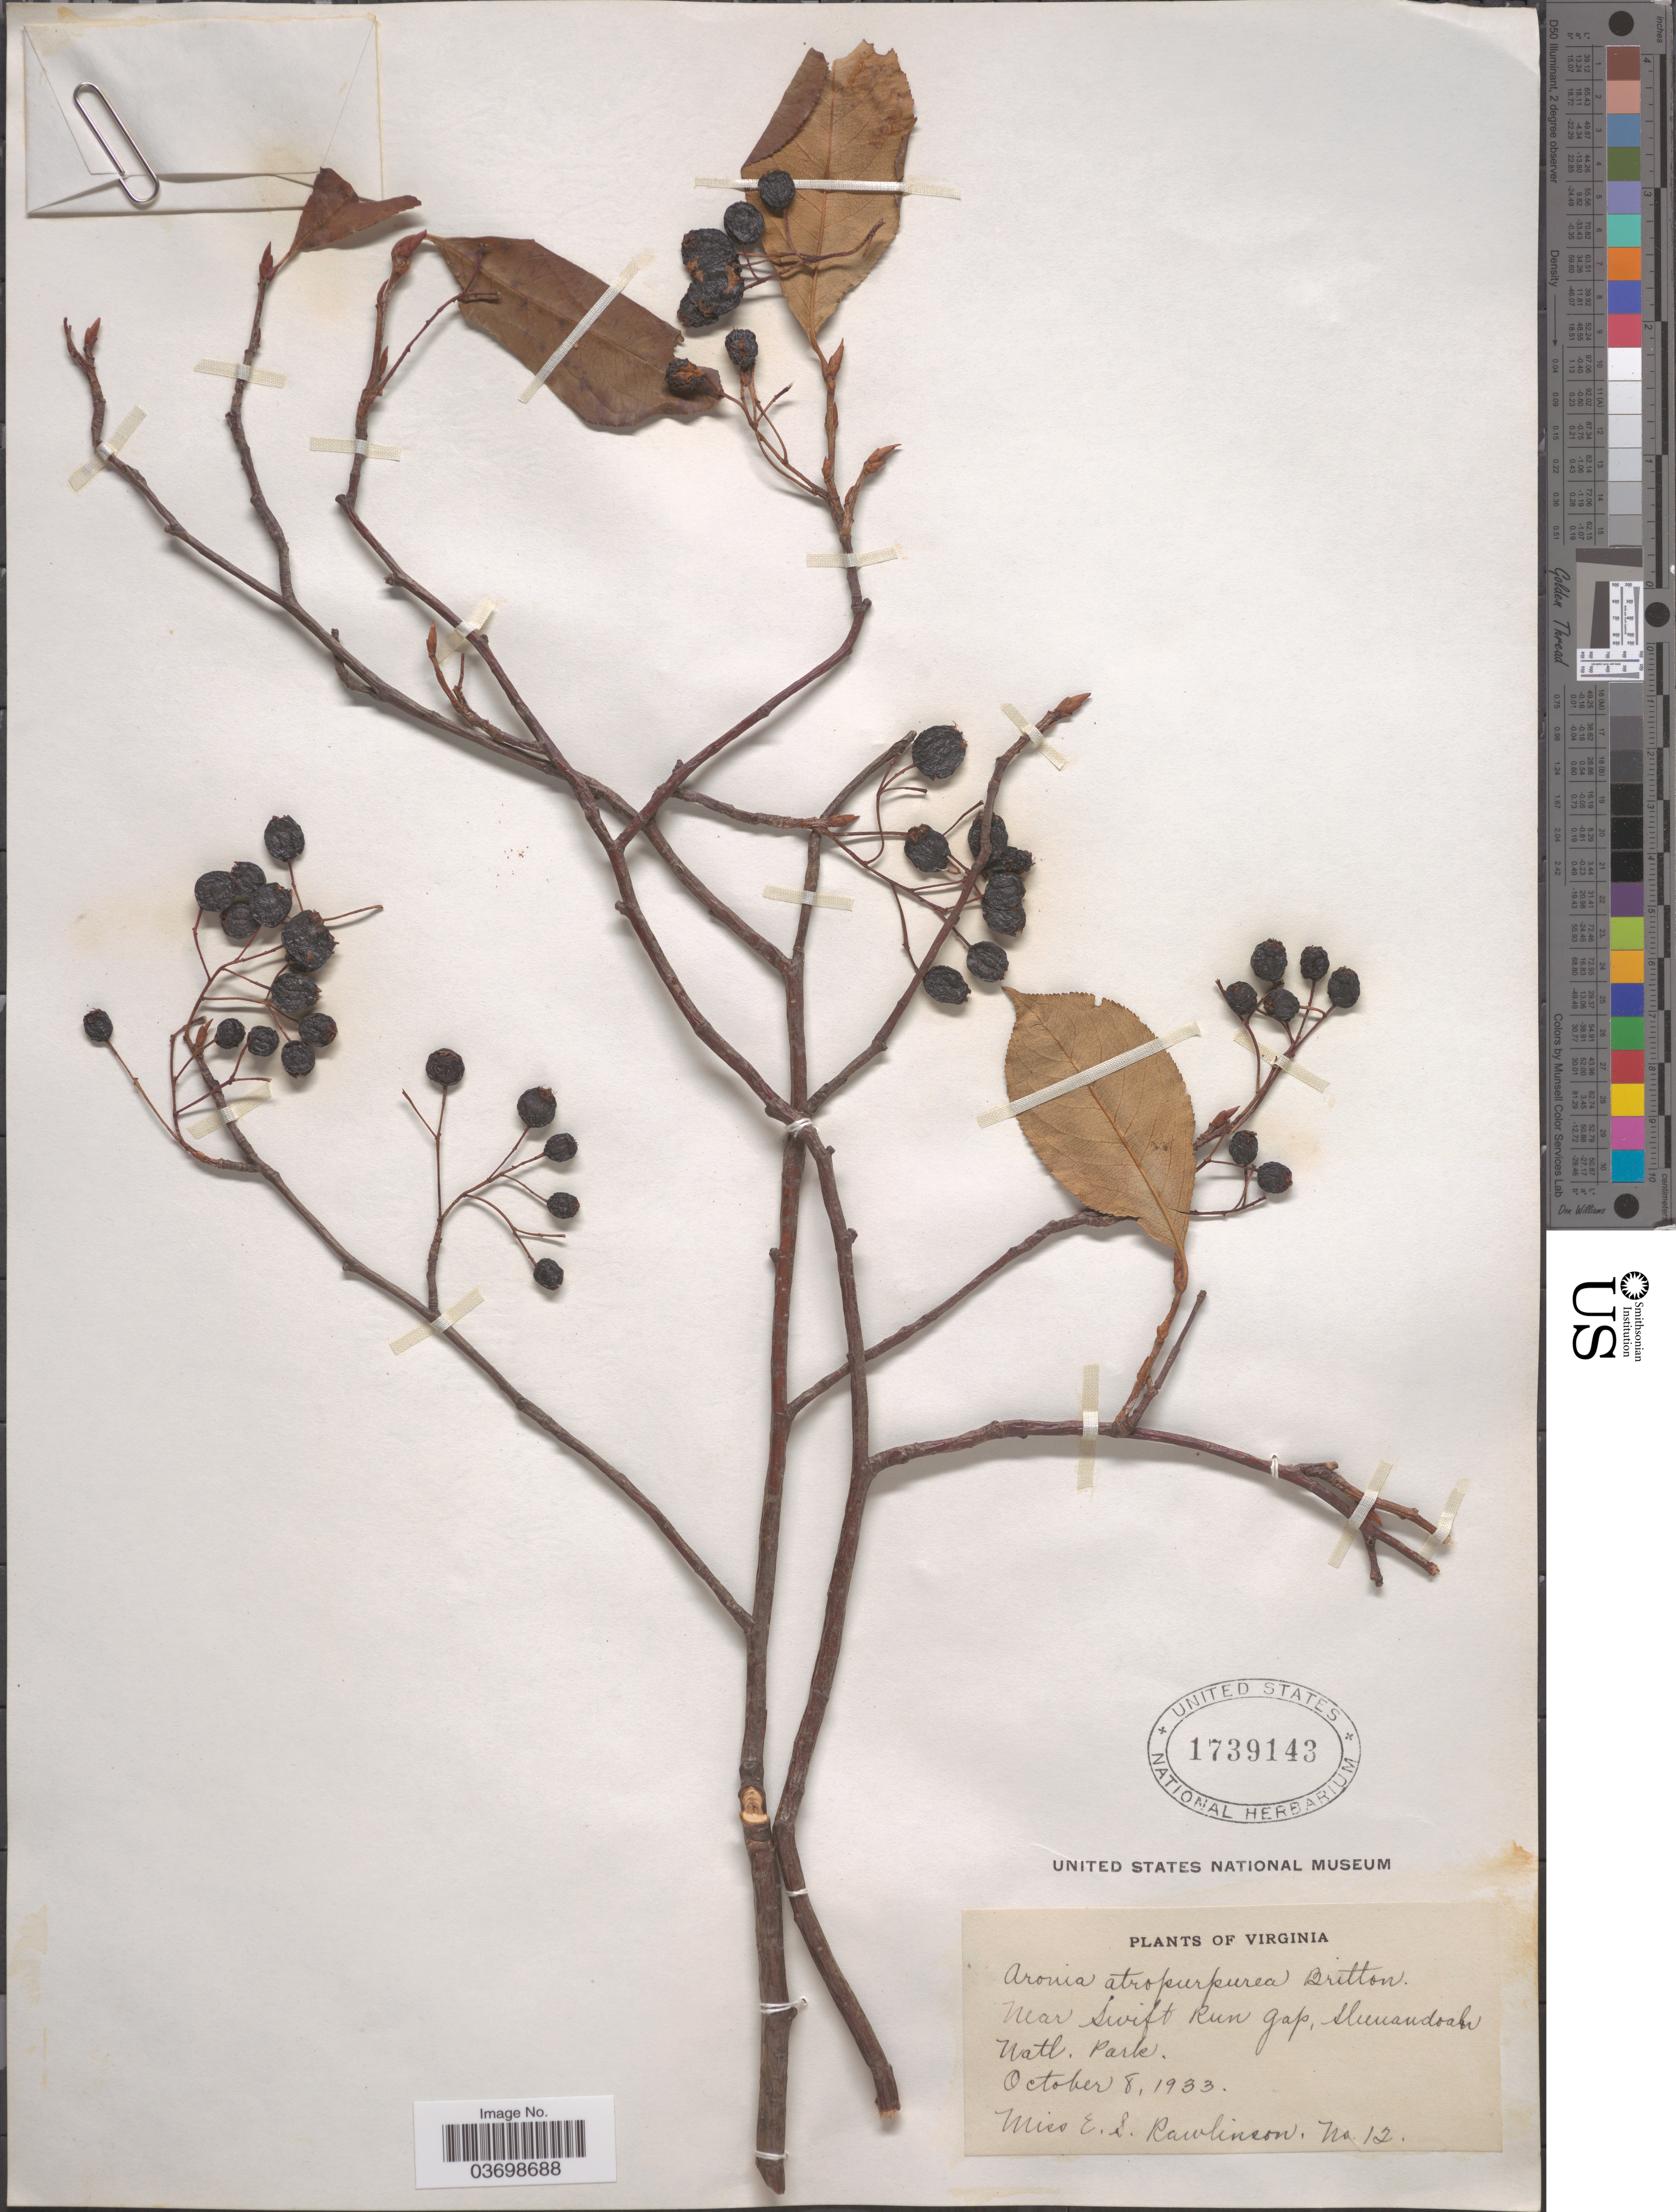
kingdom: Plantae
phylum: Tracheophyta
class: Magnoliopsida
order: Rosales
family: Rosaceae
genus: Aronia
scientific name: Aronia melanocarpa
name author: (Michx.) Elliott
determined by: Strong, M. T., (US), Smithsonian Institution - National Museum of Natural History (UNITED STATES)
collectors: E. S. Rawlinson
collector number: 12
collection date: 1933-10-08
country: United States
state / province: Virginia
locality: Near Swift Run Gap, Shenandoah Natl. Park.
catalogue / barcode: US 1739143